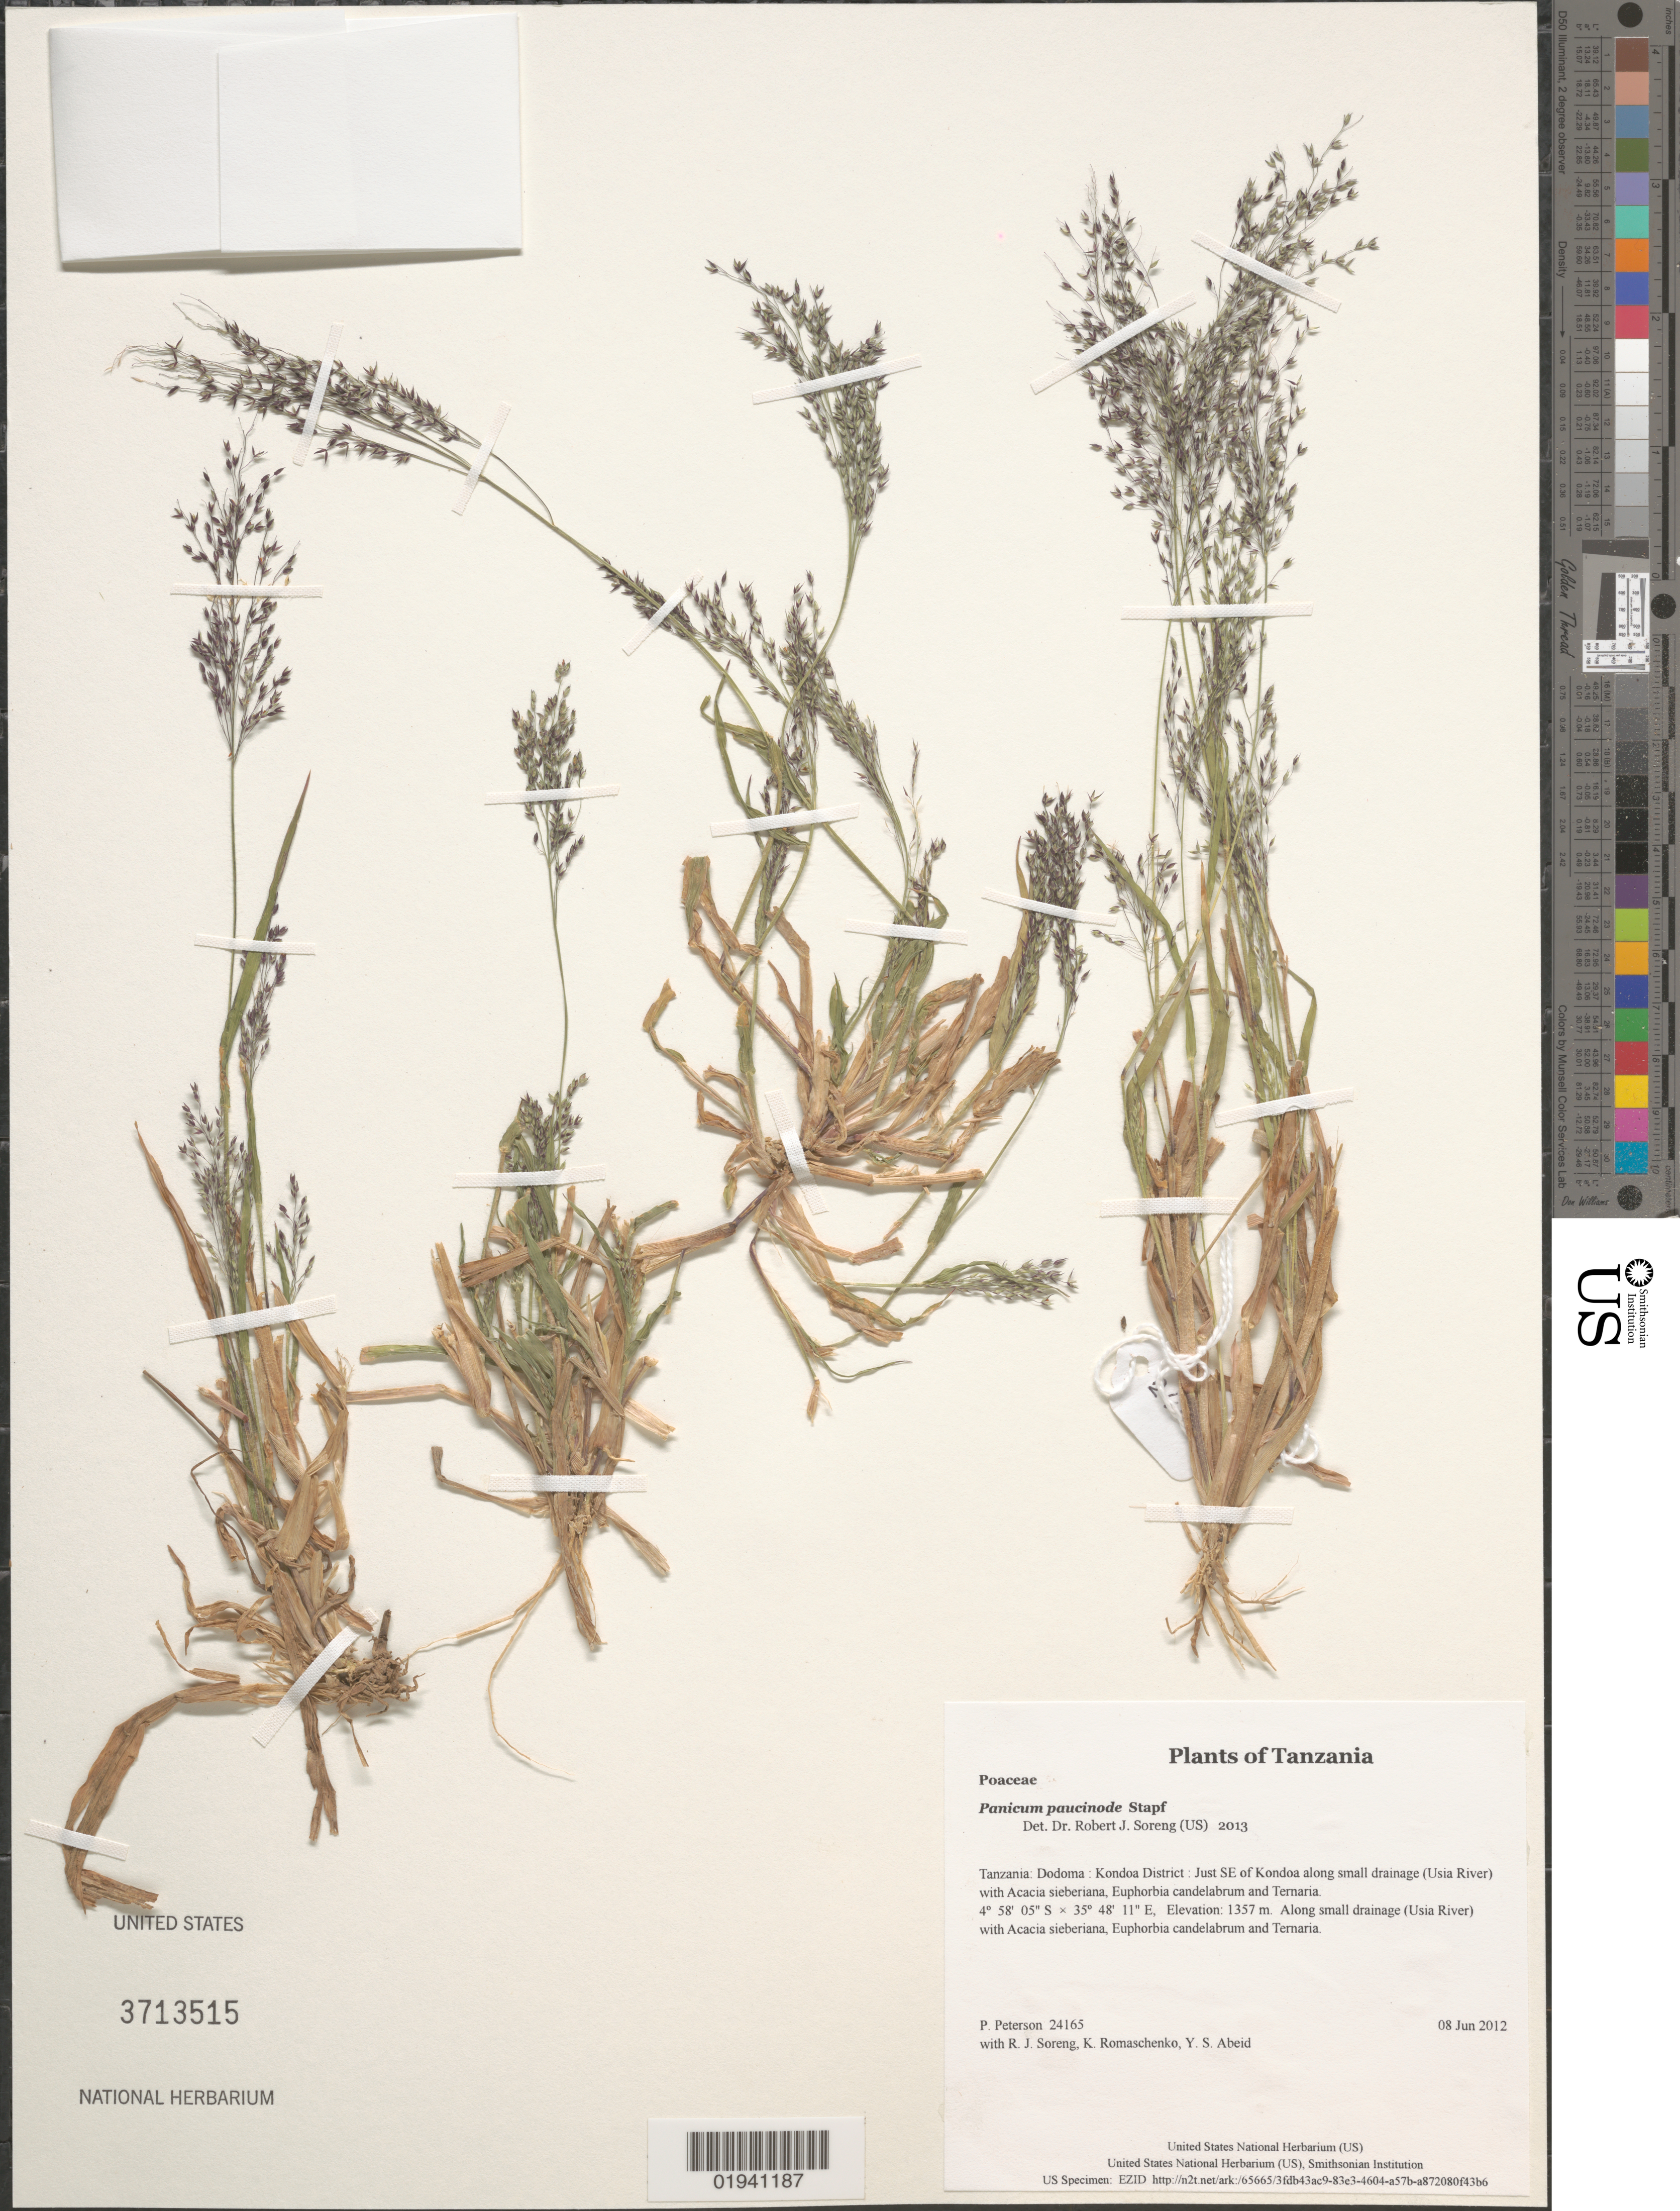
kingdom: Plantae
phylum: Tracheophyta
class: Liliopsida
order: Poales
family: Poaceae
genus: Panicum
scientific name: Panicum paucinode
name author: Stapf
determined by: Soreng, Robert J., Research Associate (BOT), Smithsonian Institution - National Museum of Natural History (UNITED STATES)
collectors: P. M. Peterson, R. J. Soreng, K. Romaschenko & Y. Abeid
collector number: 24165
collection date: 2012-06-08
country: Tanzania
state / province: Dodoma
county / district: Kondoa District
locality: Just SE of Kondoa along small drainage (Usia River) with Acacia sieberiana, Euphorbia candelabrum and Ternaria.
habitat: Along small drainage (Usia River) with Acacia sieberiana, Euphorbia candelabrum and Ternaria.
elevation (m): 1357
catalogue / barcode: US 3713515